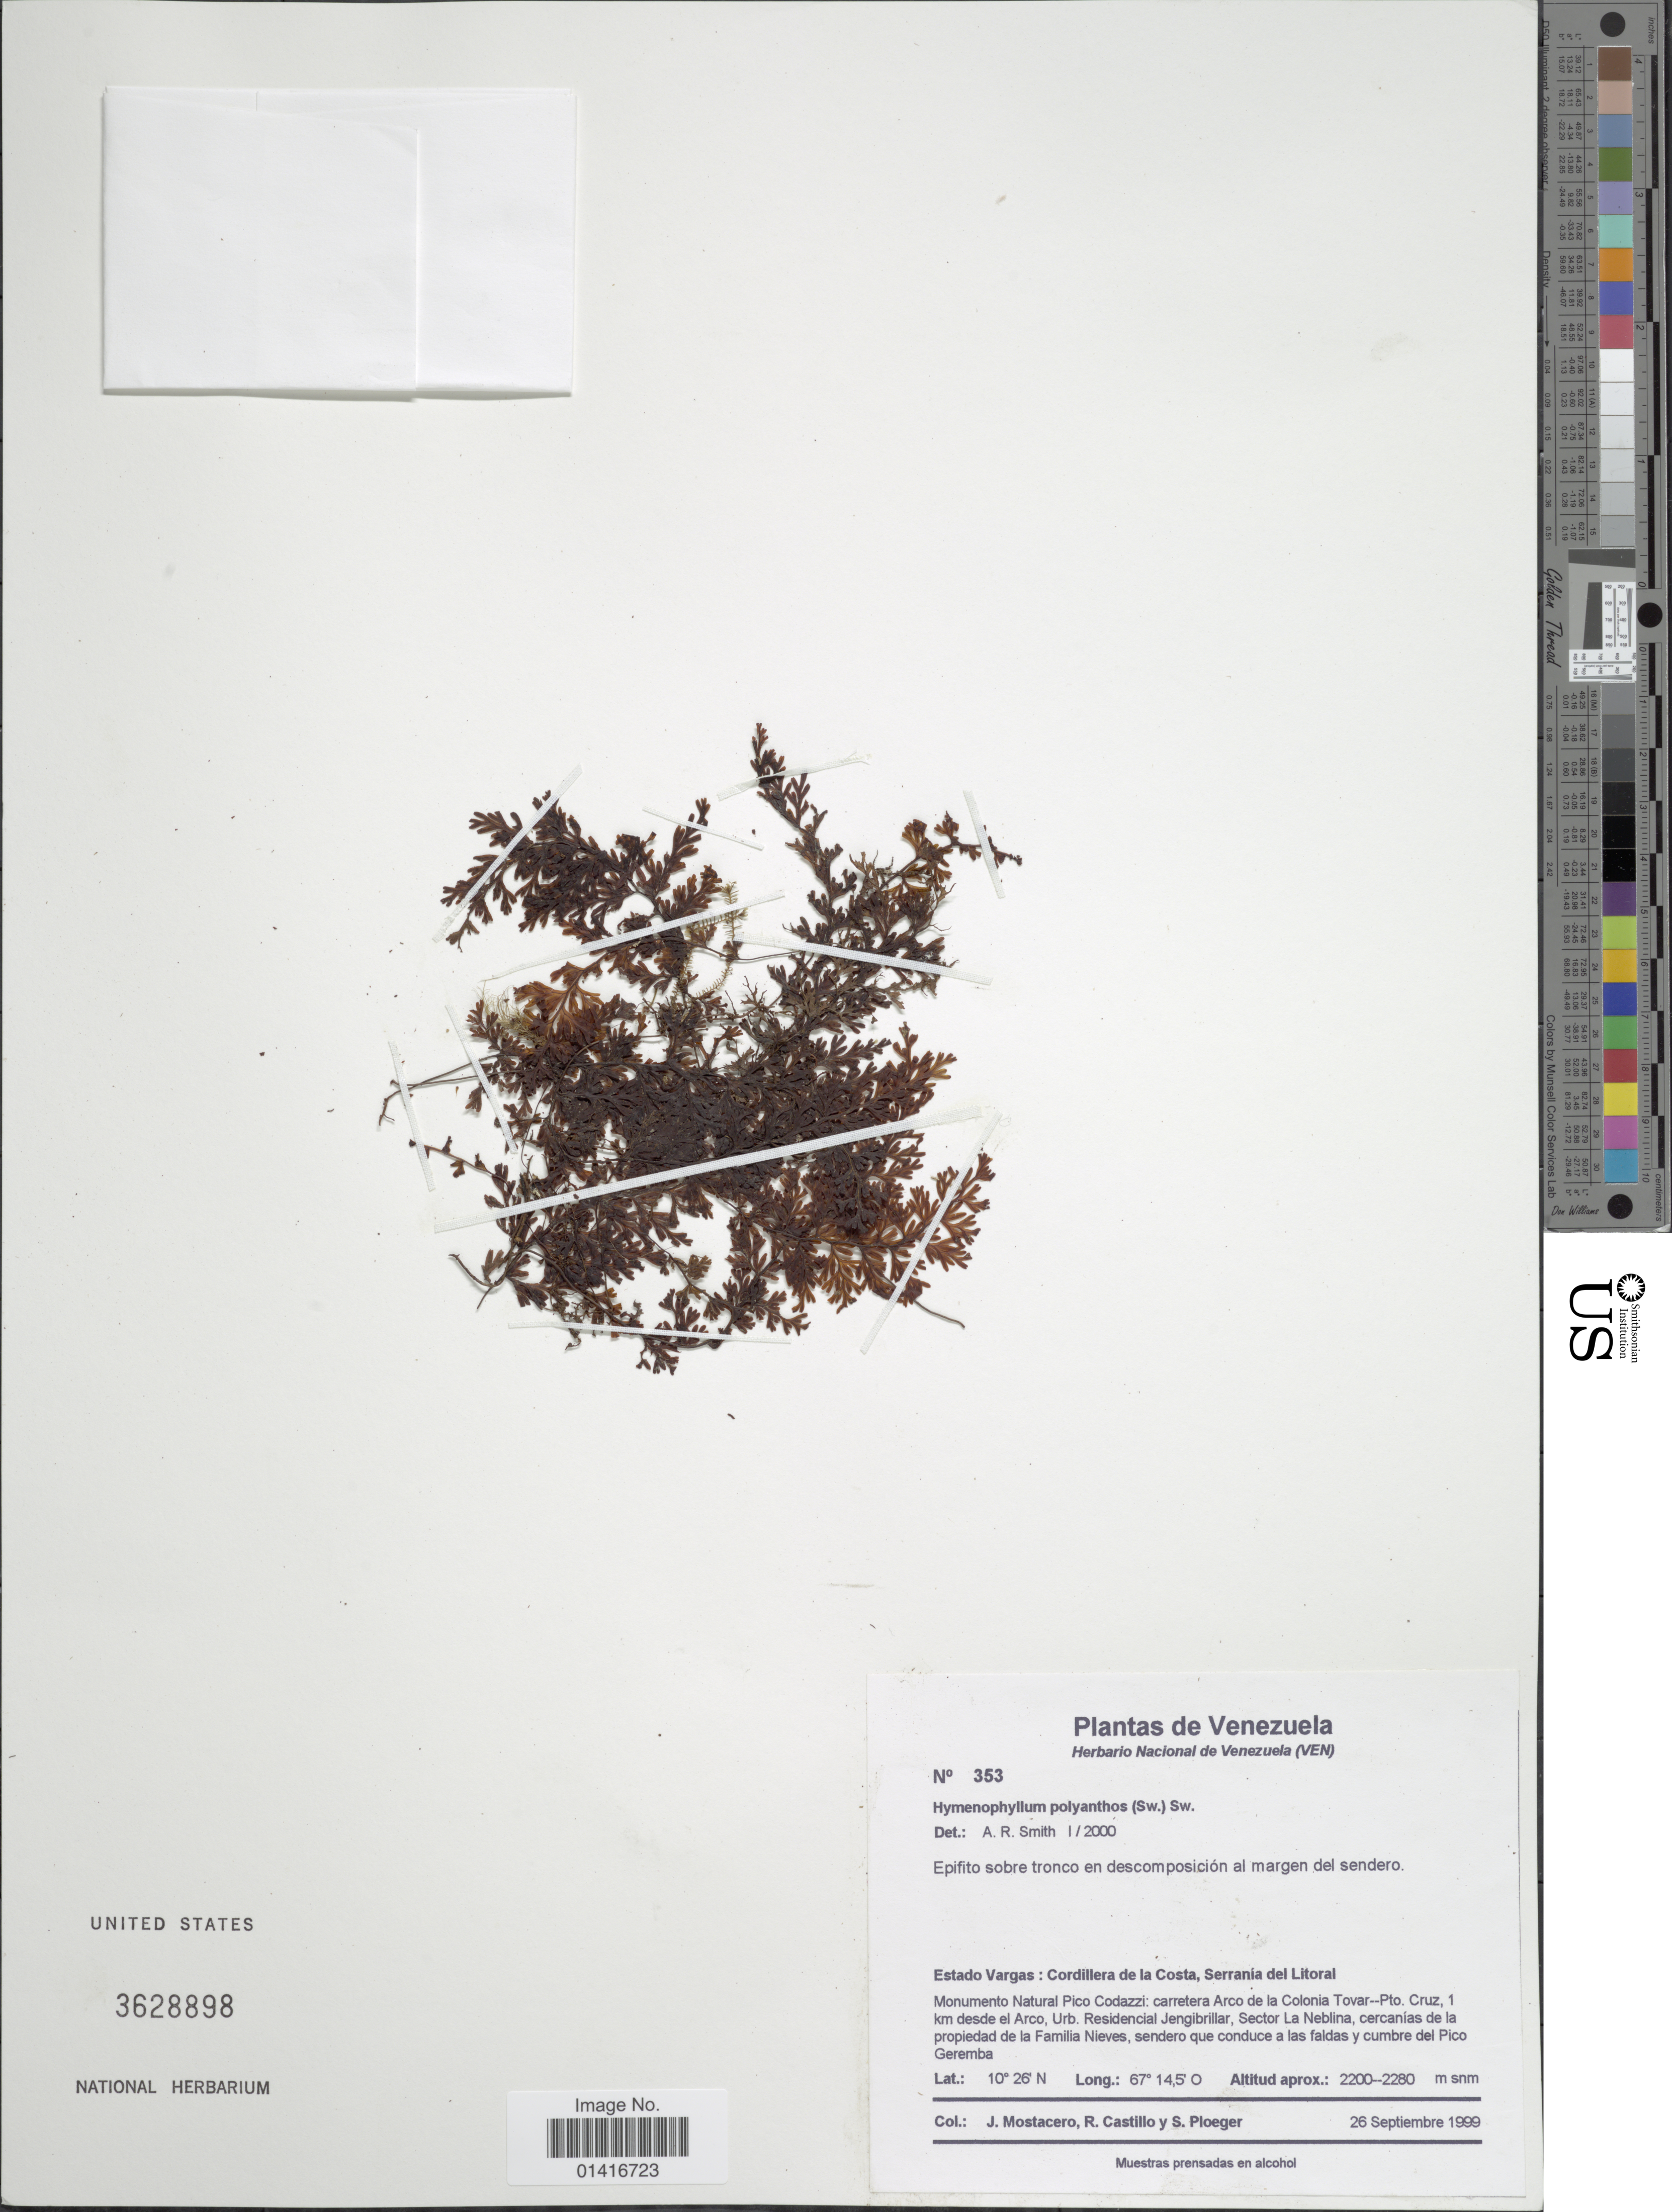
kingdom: Plantae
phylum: Tracheophyta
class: Polypodiopsida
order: Hymenophyllales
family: Hymenophyllaceae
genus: Hymenophyllum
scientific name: Hymenophyllum polyanthos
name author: (Sw.) Sw.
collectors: J. Mostacero, R. Castillo & S. Ploeger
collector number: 353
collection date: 1999-09-26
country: Venezuela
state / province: Vargas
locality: Estado Vargas: Cordillera de la Costa, Serrania del Litoral. Monumento Natural Pico Codazzi: Carretera Arco de la Colonia Tovar--Pto. Cruz, 1km desde el Arco, Urb. Reisdencial Jengibrillar, Sector La Neblina, cercanias de la propiedad de la Familia Nieves, sendero que conduce a las faldas y cumbre del Pico Geremba.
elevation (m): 2200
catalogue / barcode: US 3628898